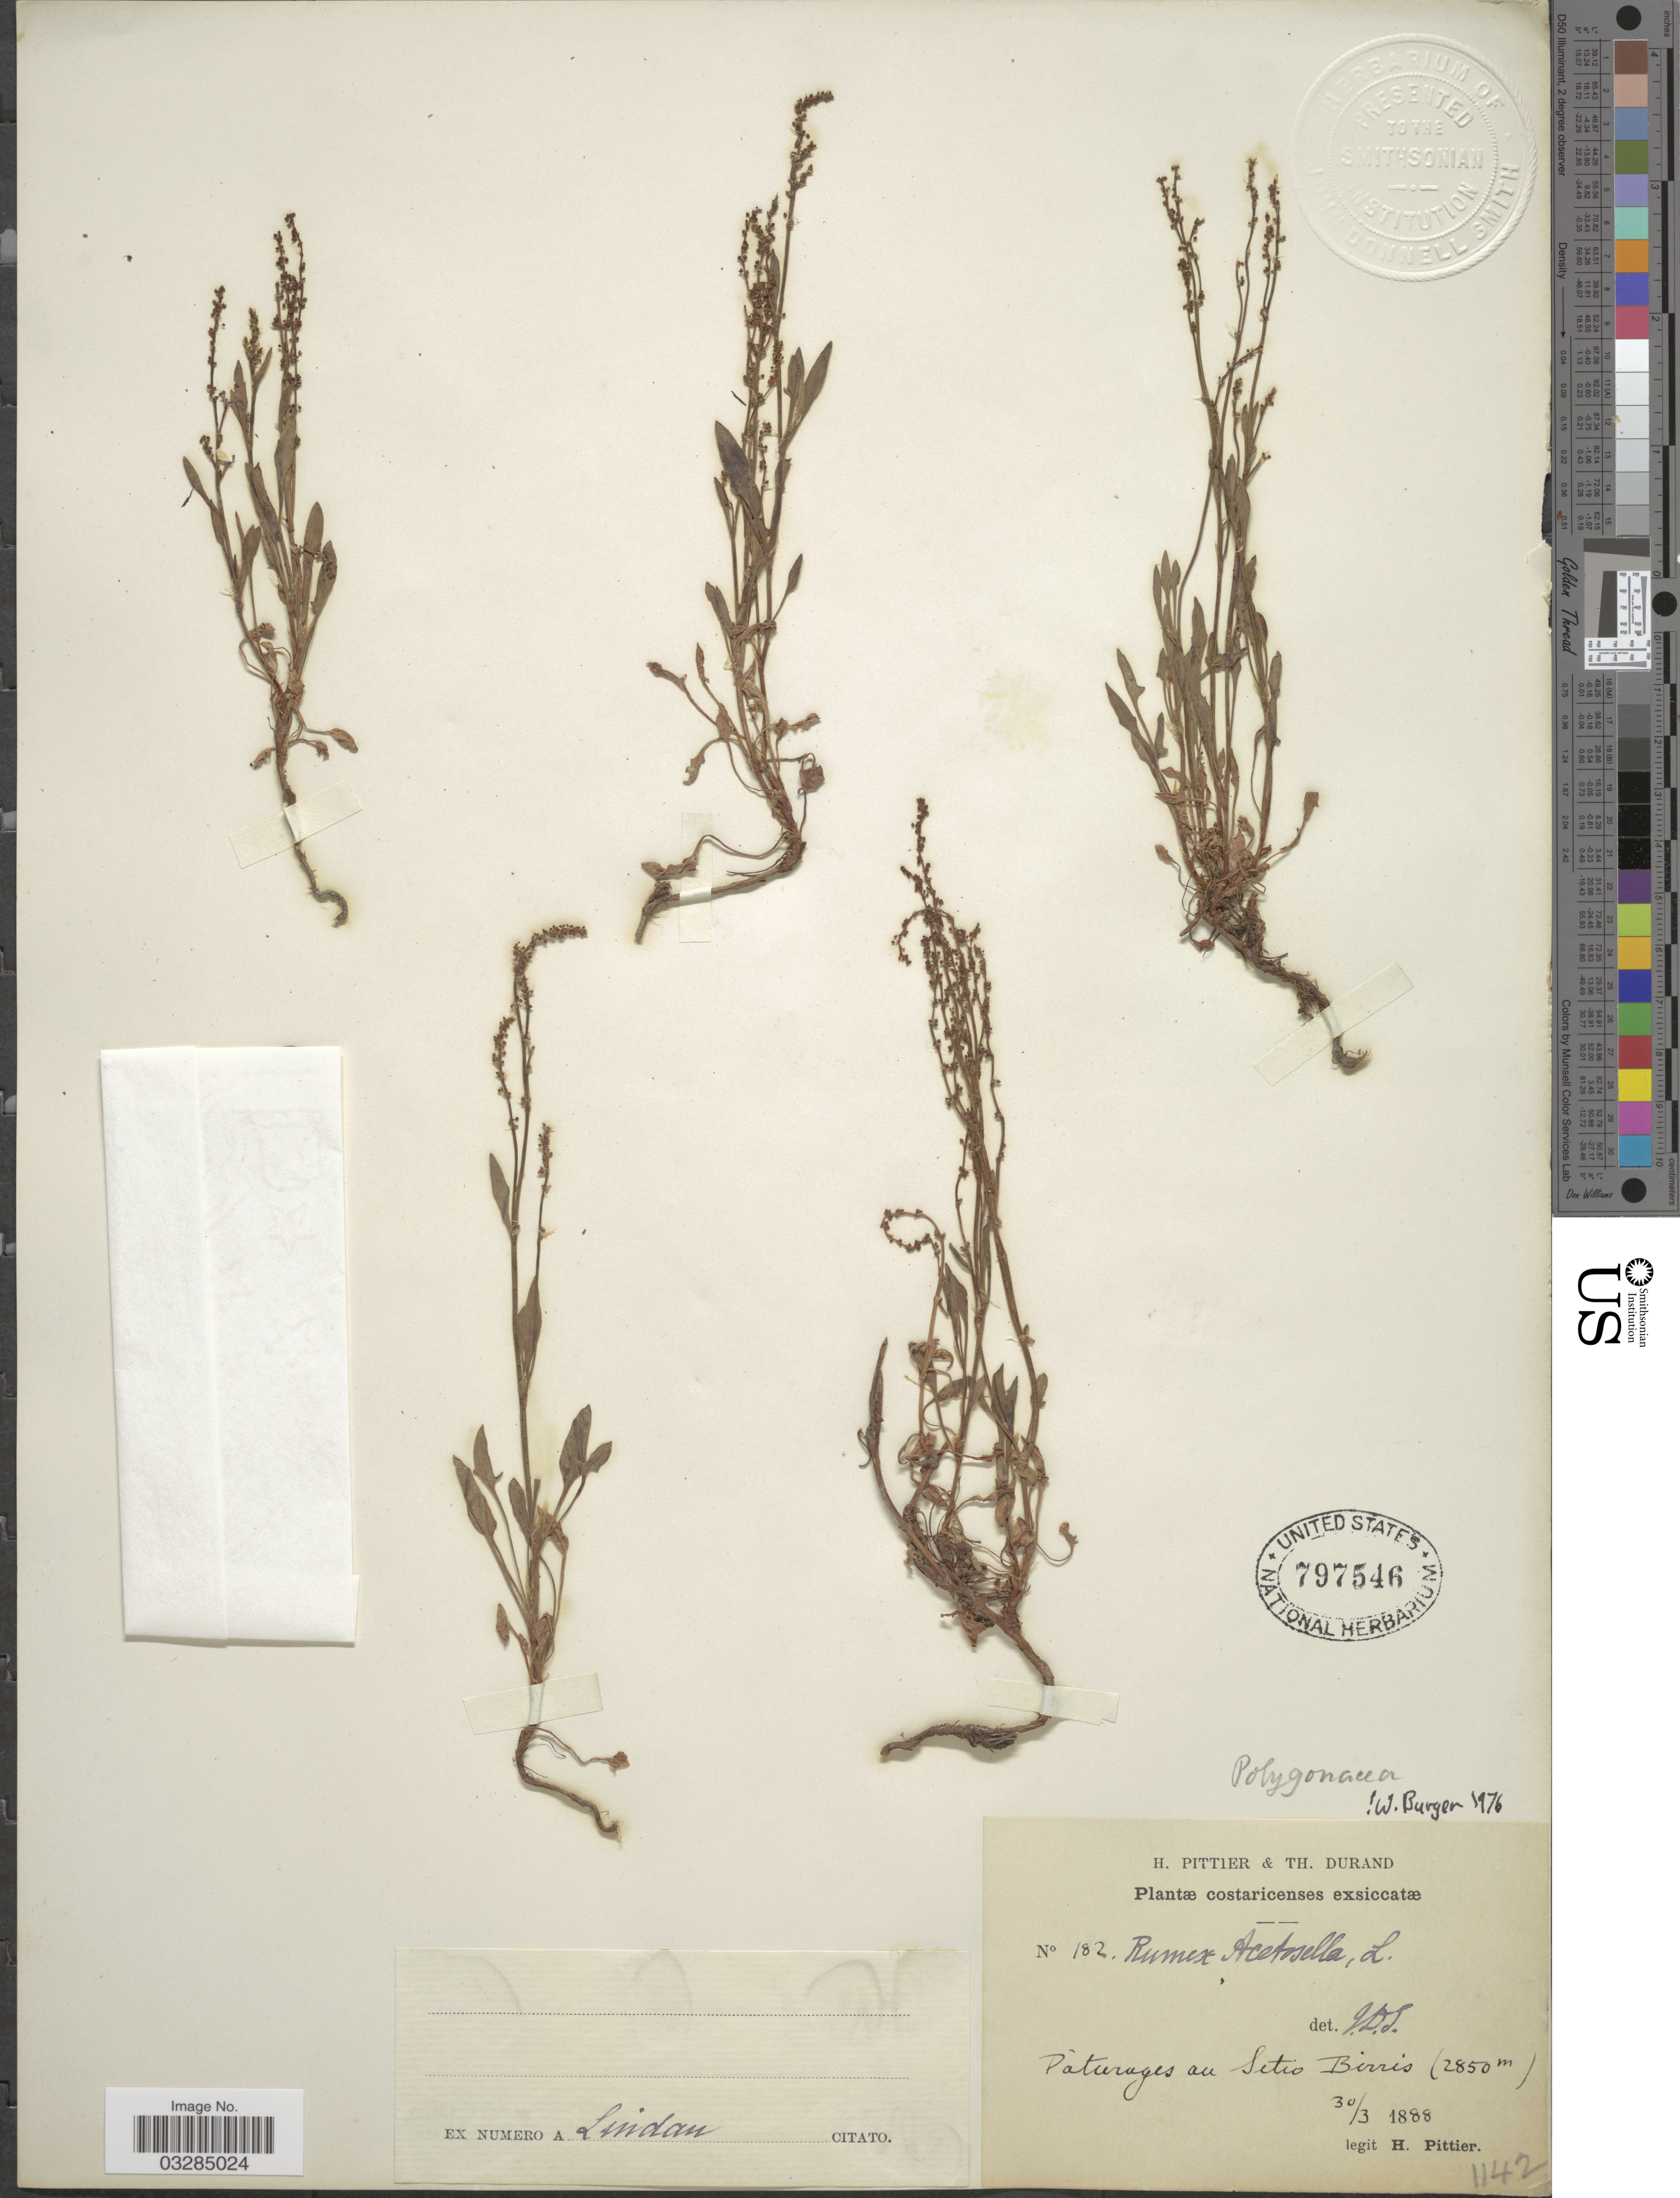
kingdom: Plantae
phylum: Tracheophyta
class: Magnoliopsida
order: Caryophyllales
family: Polygonaceae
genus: Rumex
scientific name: Rumex acetosella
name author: L.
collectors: H. F. Pittier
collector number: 182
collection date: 1888-03-30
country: Costa Rica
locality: Pâturages au Sitio Birris.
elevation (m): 2850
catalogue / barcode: US 797546